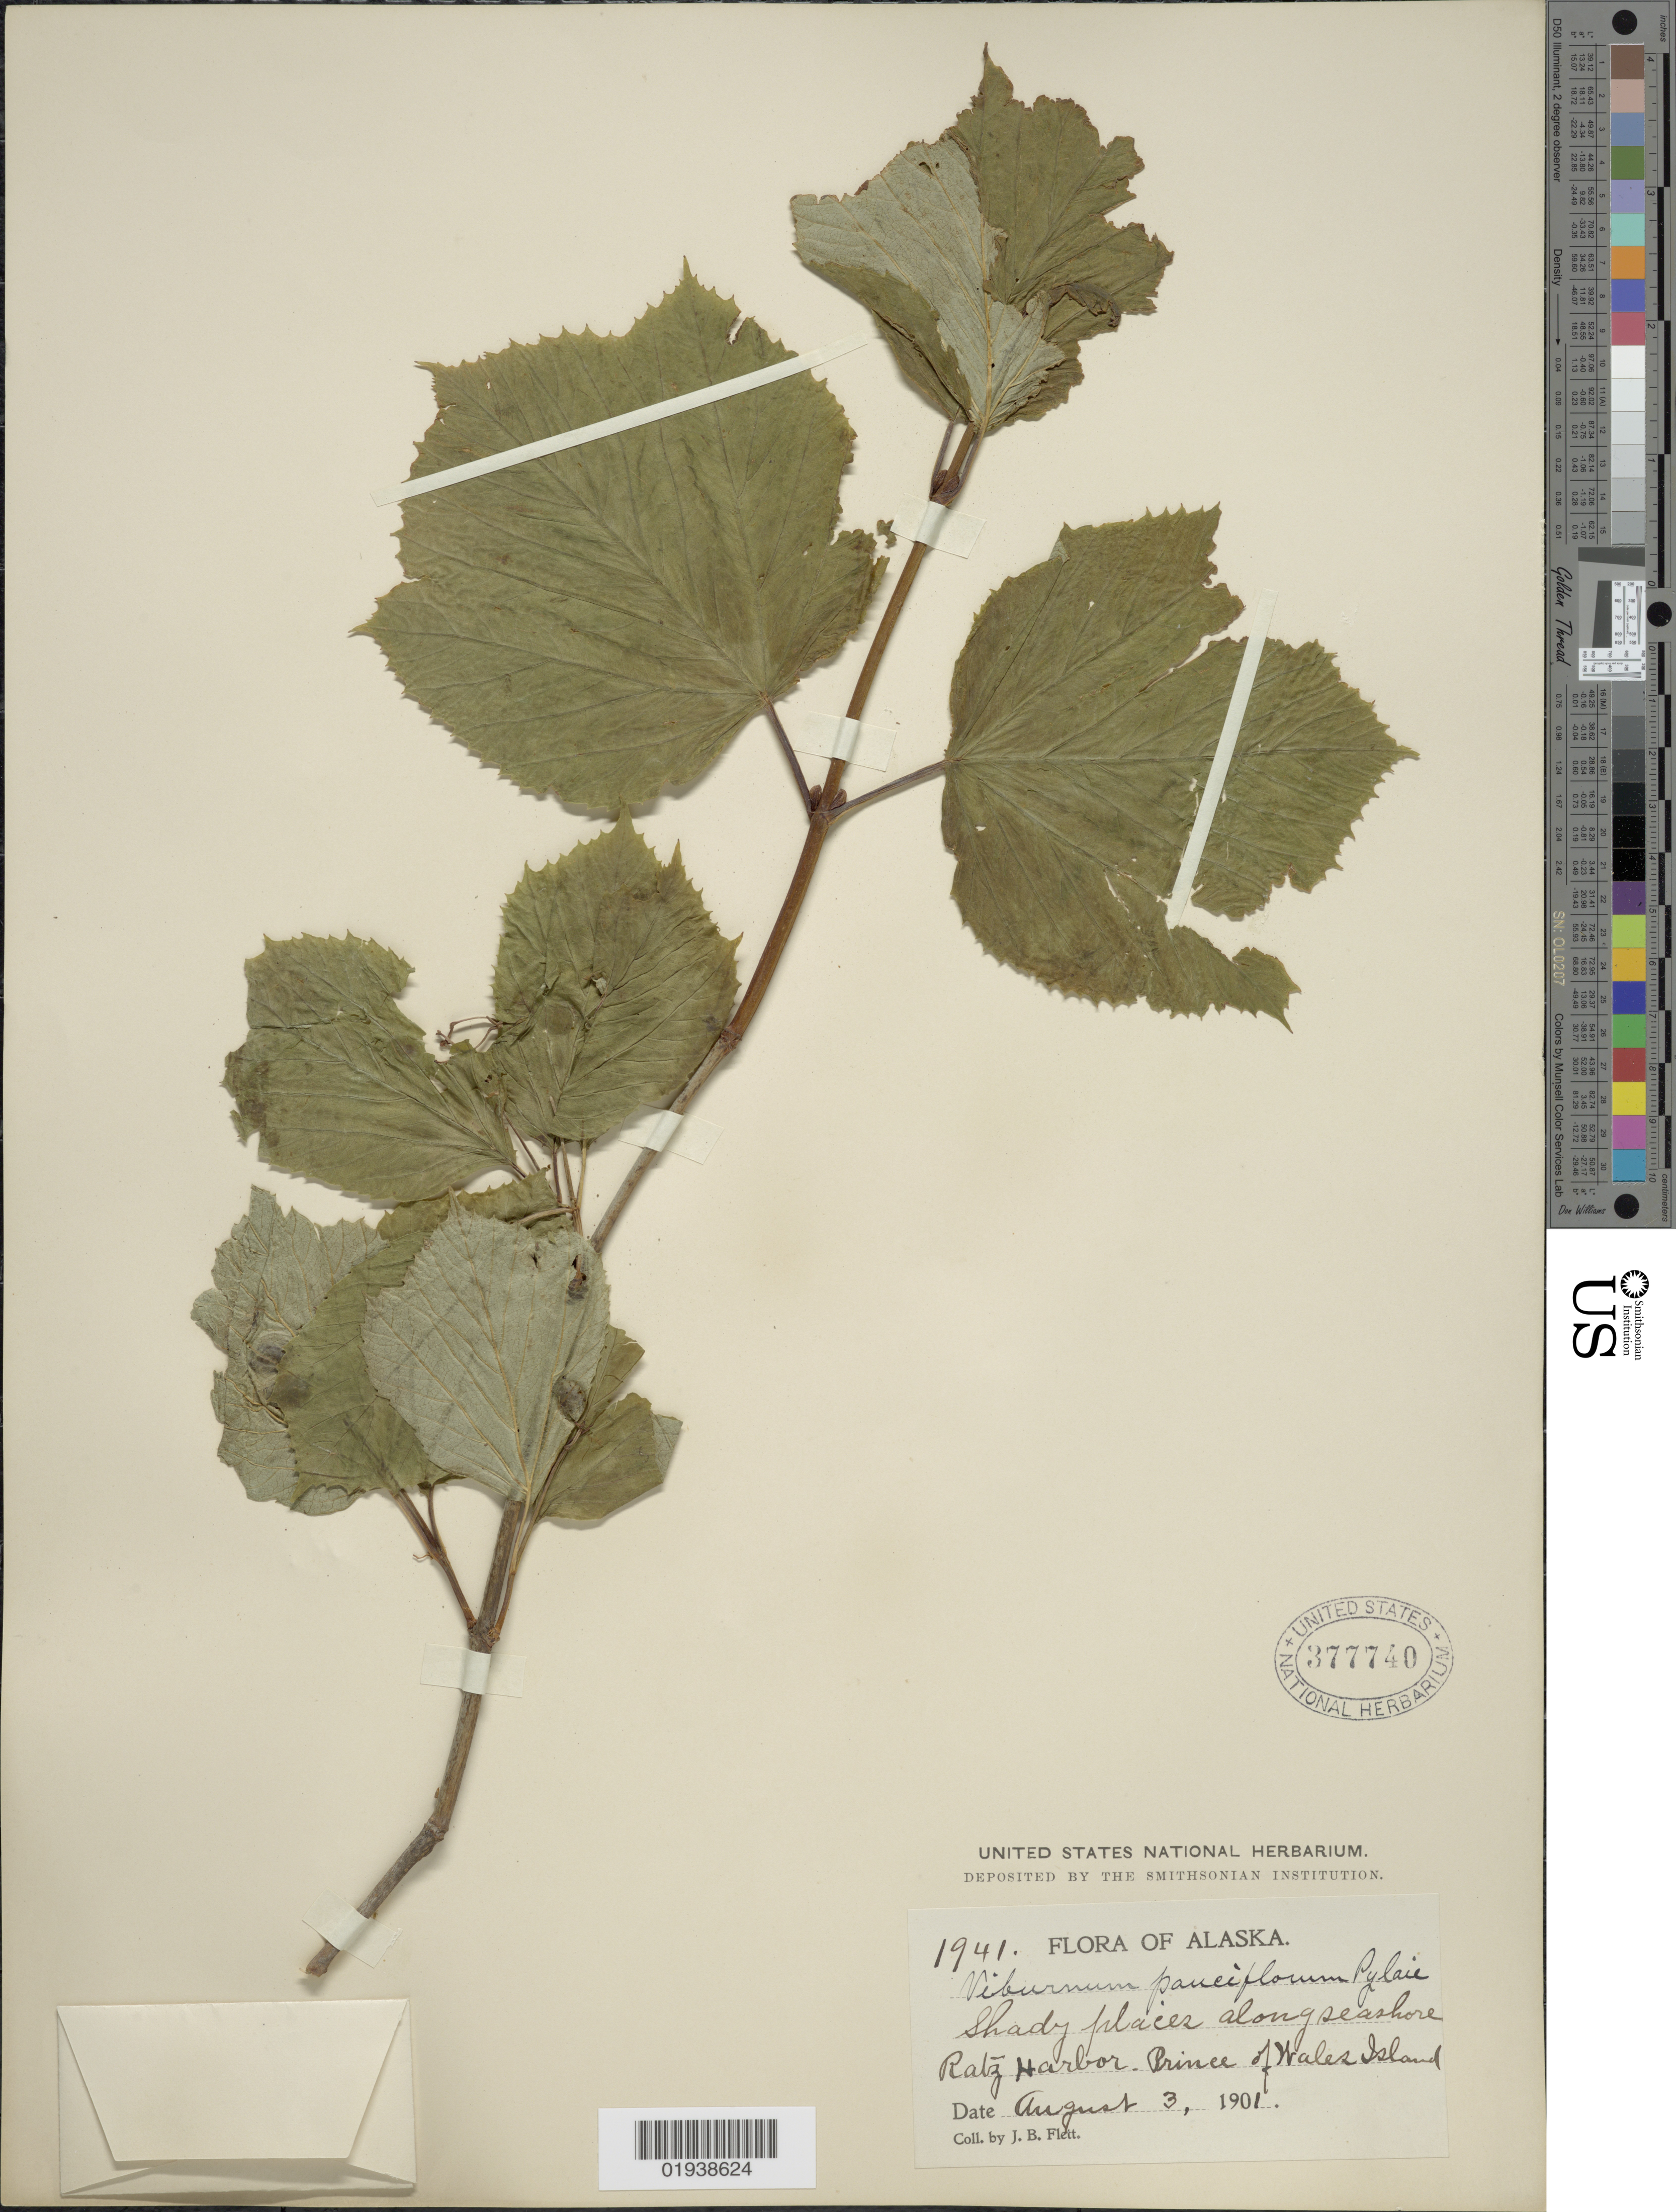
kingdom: Plantae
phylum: Tracheophyta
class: Magnoliopsida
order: Dipsacales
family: Viburnaceae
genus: Viburnum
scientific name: Viburnum edule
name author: (Michx.) Raf.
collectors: J. Flett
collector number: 1941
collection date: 1901-08-03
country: United States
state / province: Alaska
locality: Shady places along seashore Ratz Harbor. Prince of Wales Island.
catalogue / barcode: US 377740